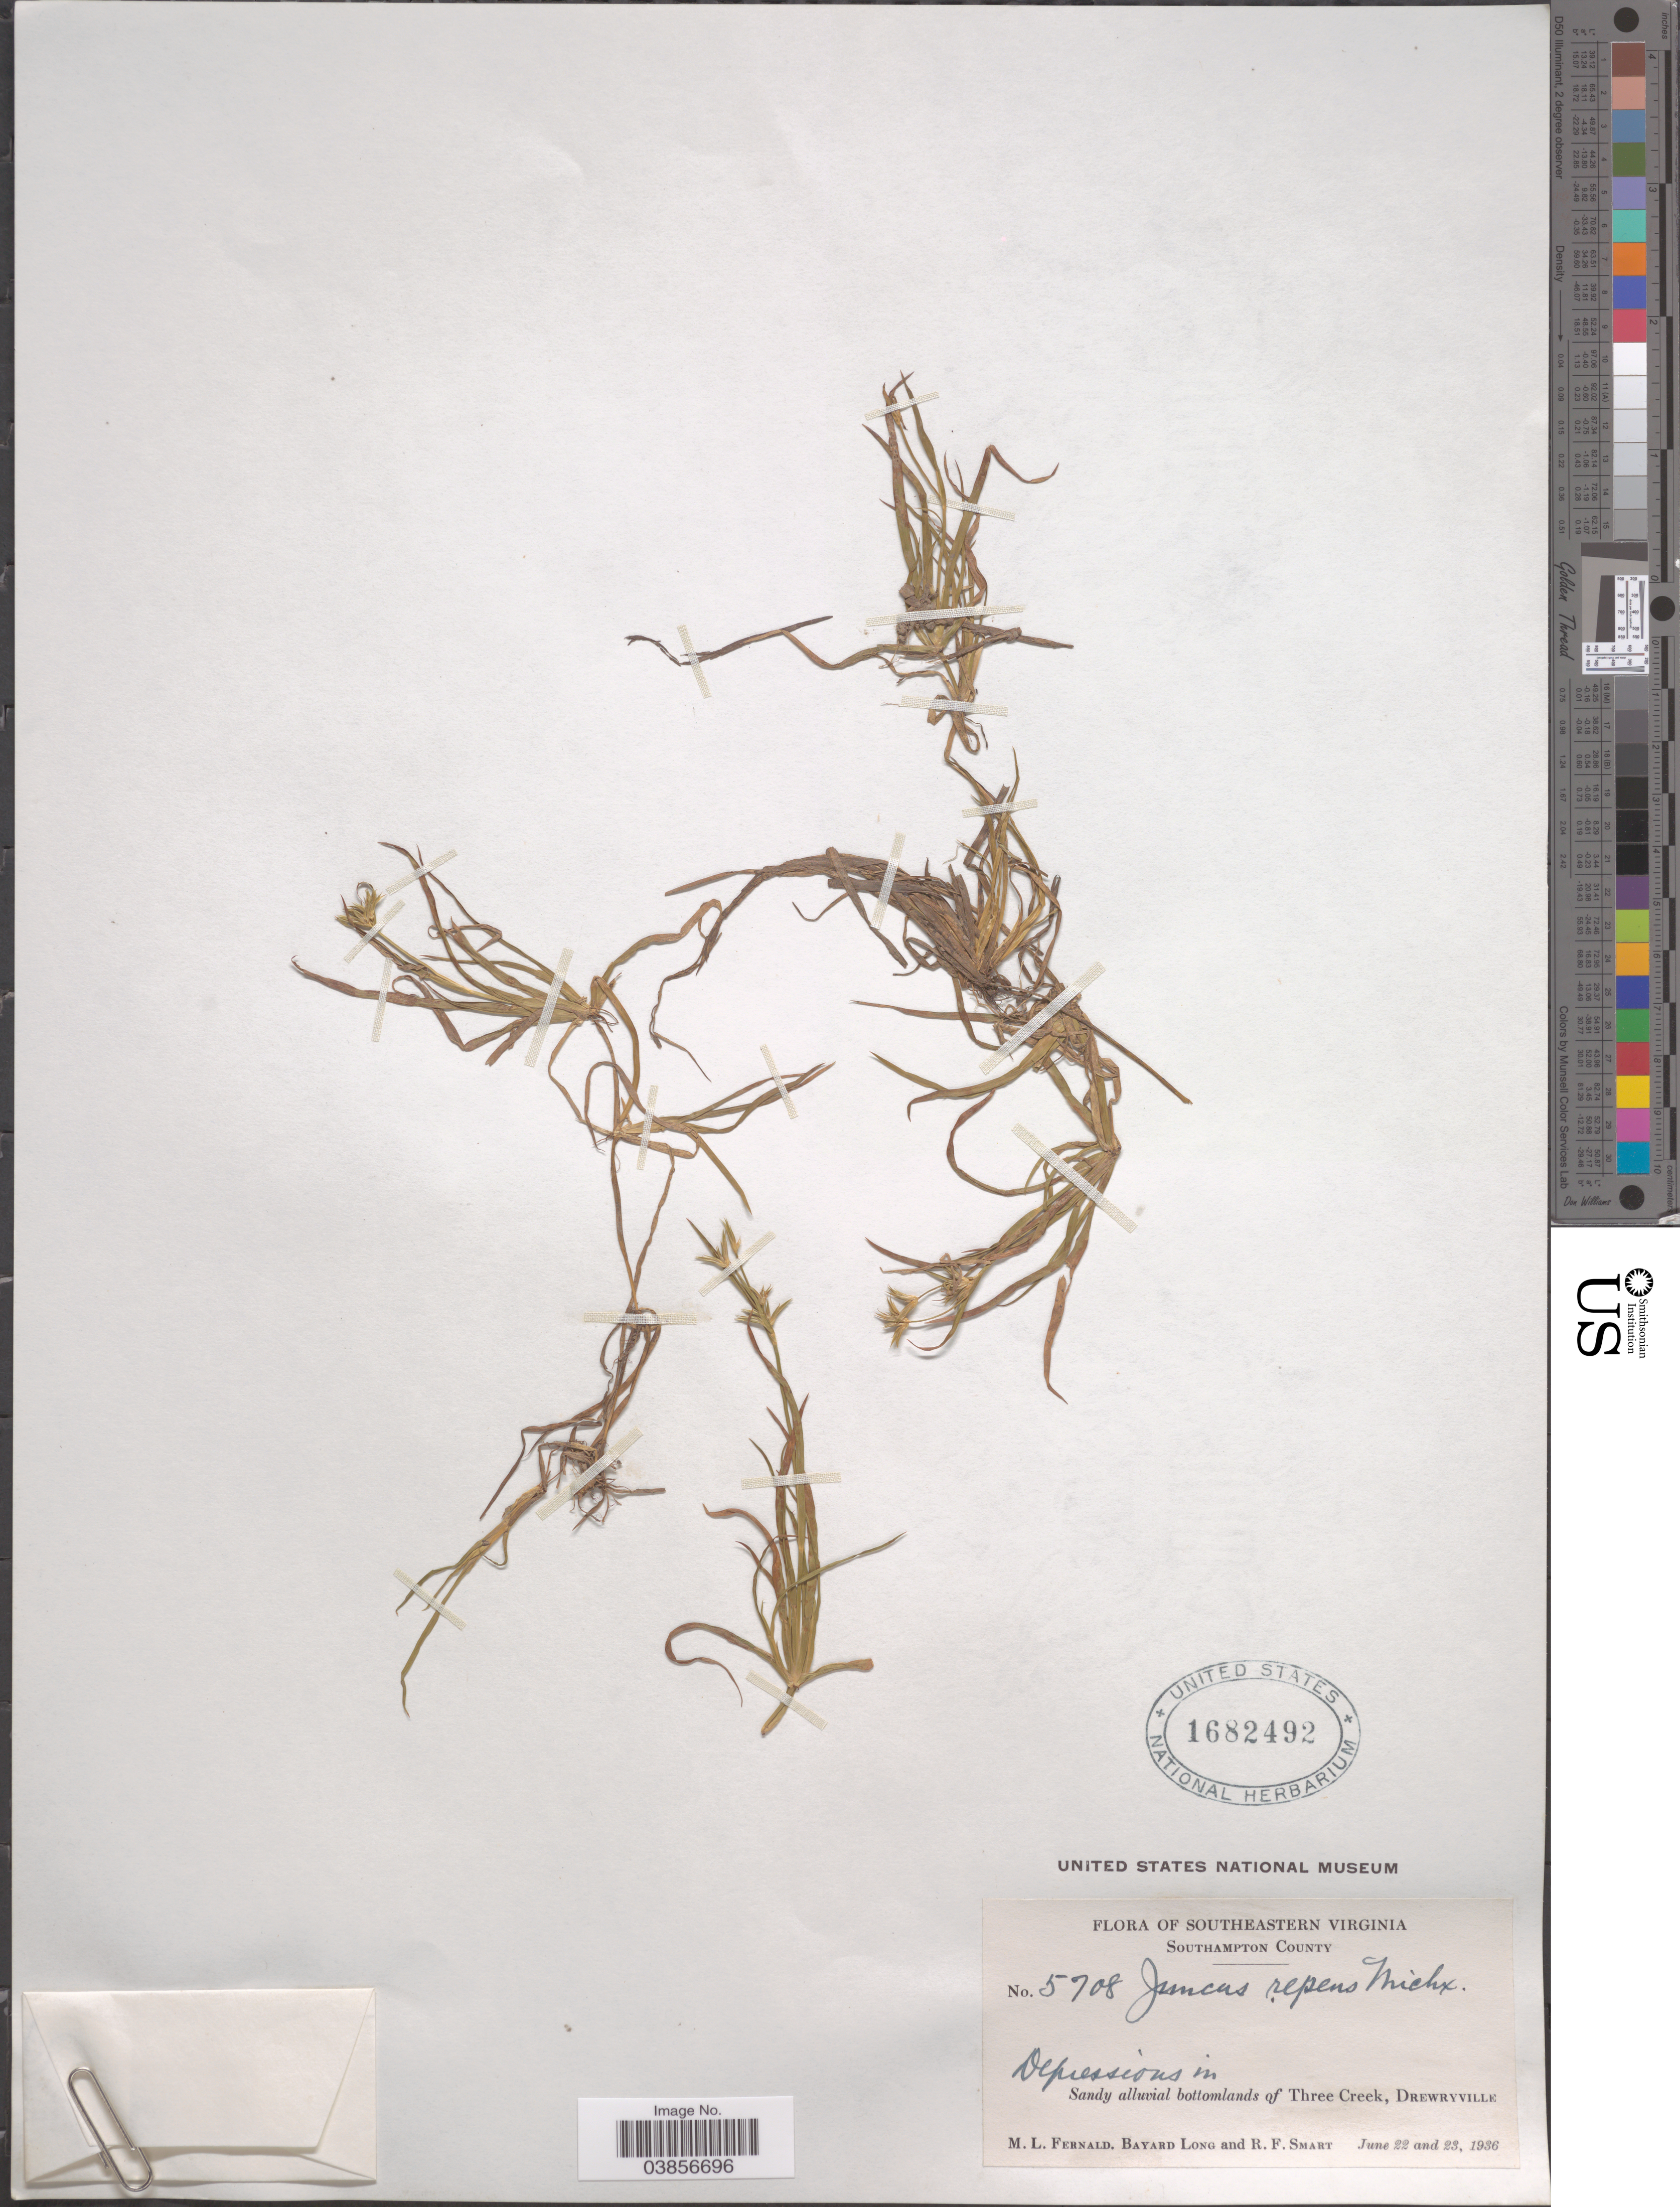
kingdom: Plantae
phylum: Tracheophyta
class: Liliopsida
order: Poales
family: Juncaceae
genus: Juncus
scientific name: Juncus repens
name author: Michx.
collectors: M. L. Fernald, B. Long & R. Smart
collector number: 5708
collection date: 1936-06-22/1936-06-23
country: United States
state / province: Virginia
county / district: Southampton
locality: Southeastern Virginia.Southampton County. Bottomlands of Three Creek, Drewryville.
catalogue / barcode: US 1682492